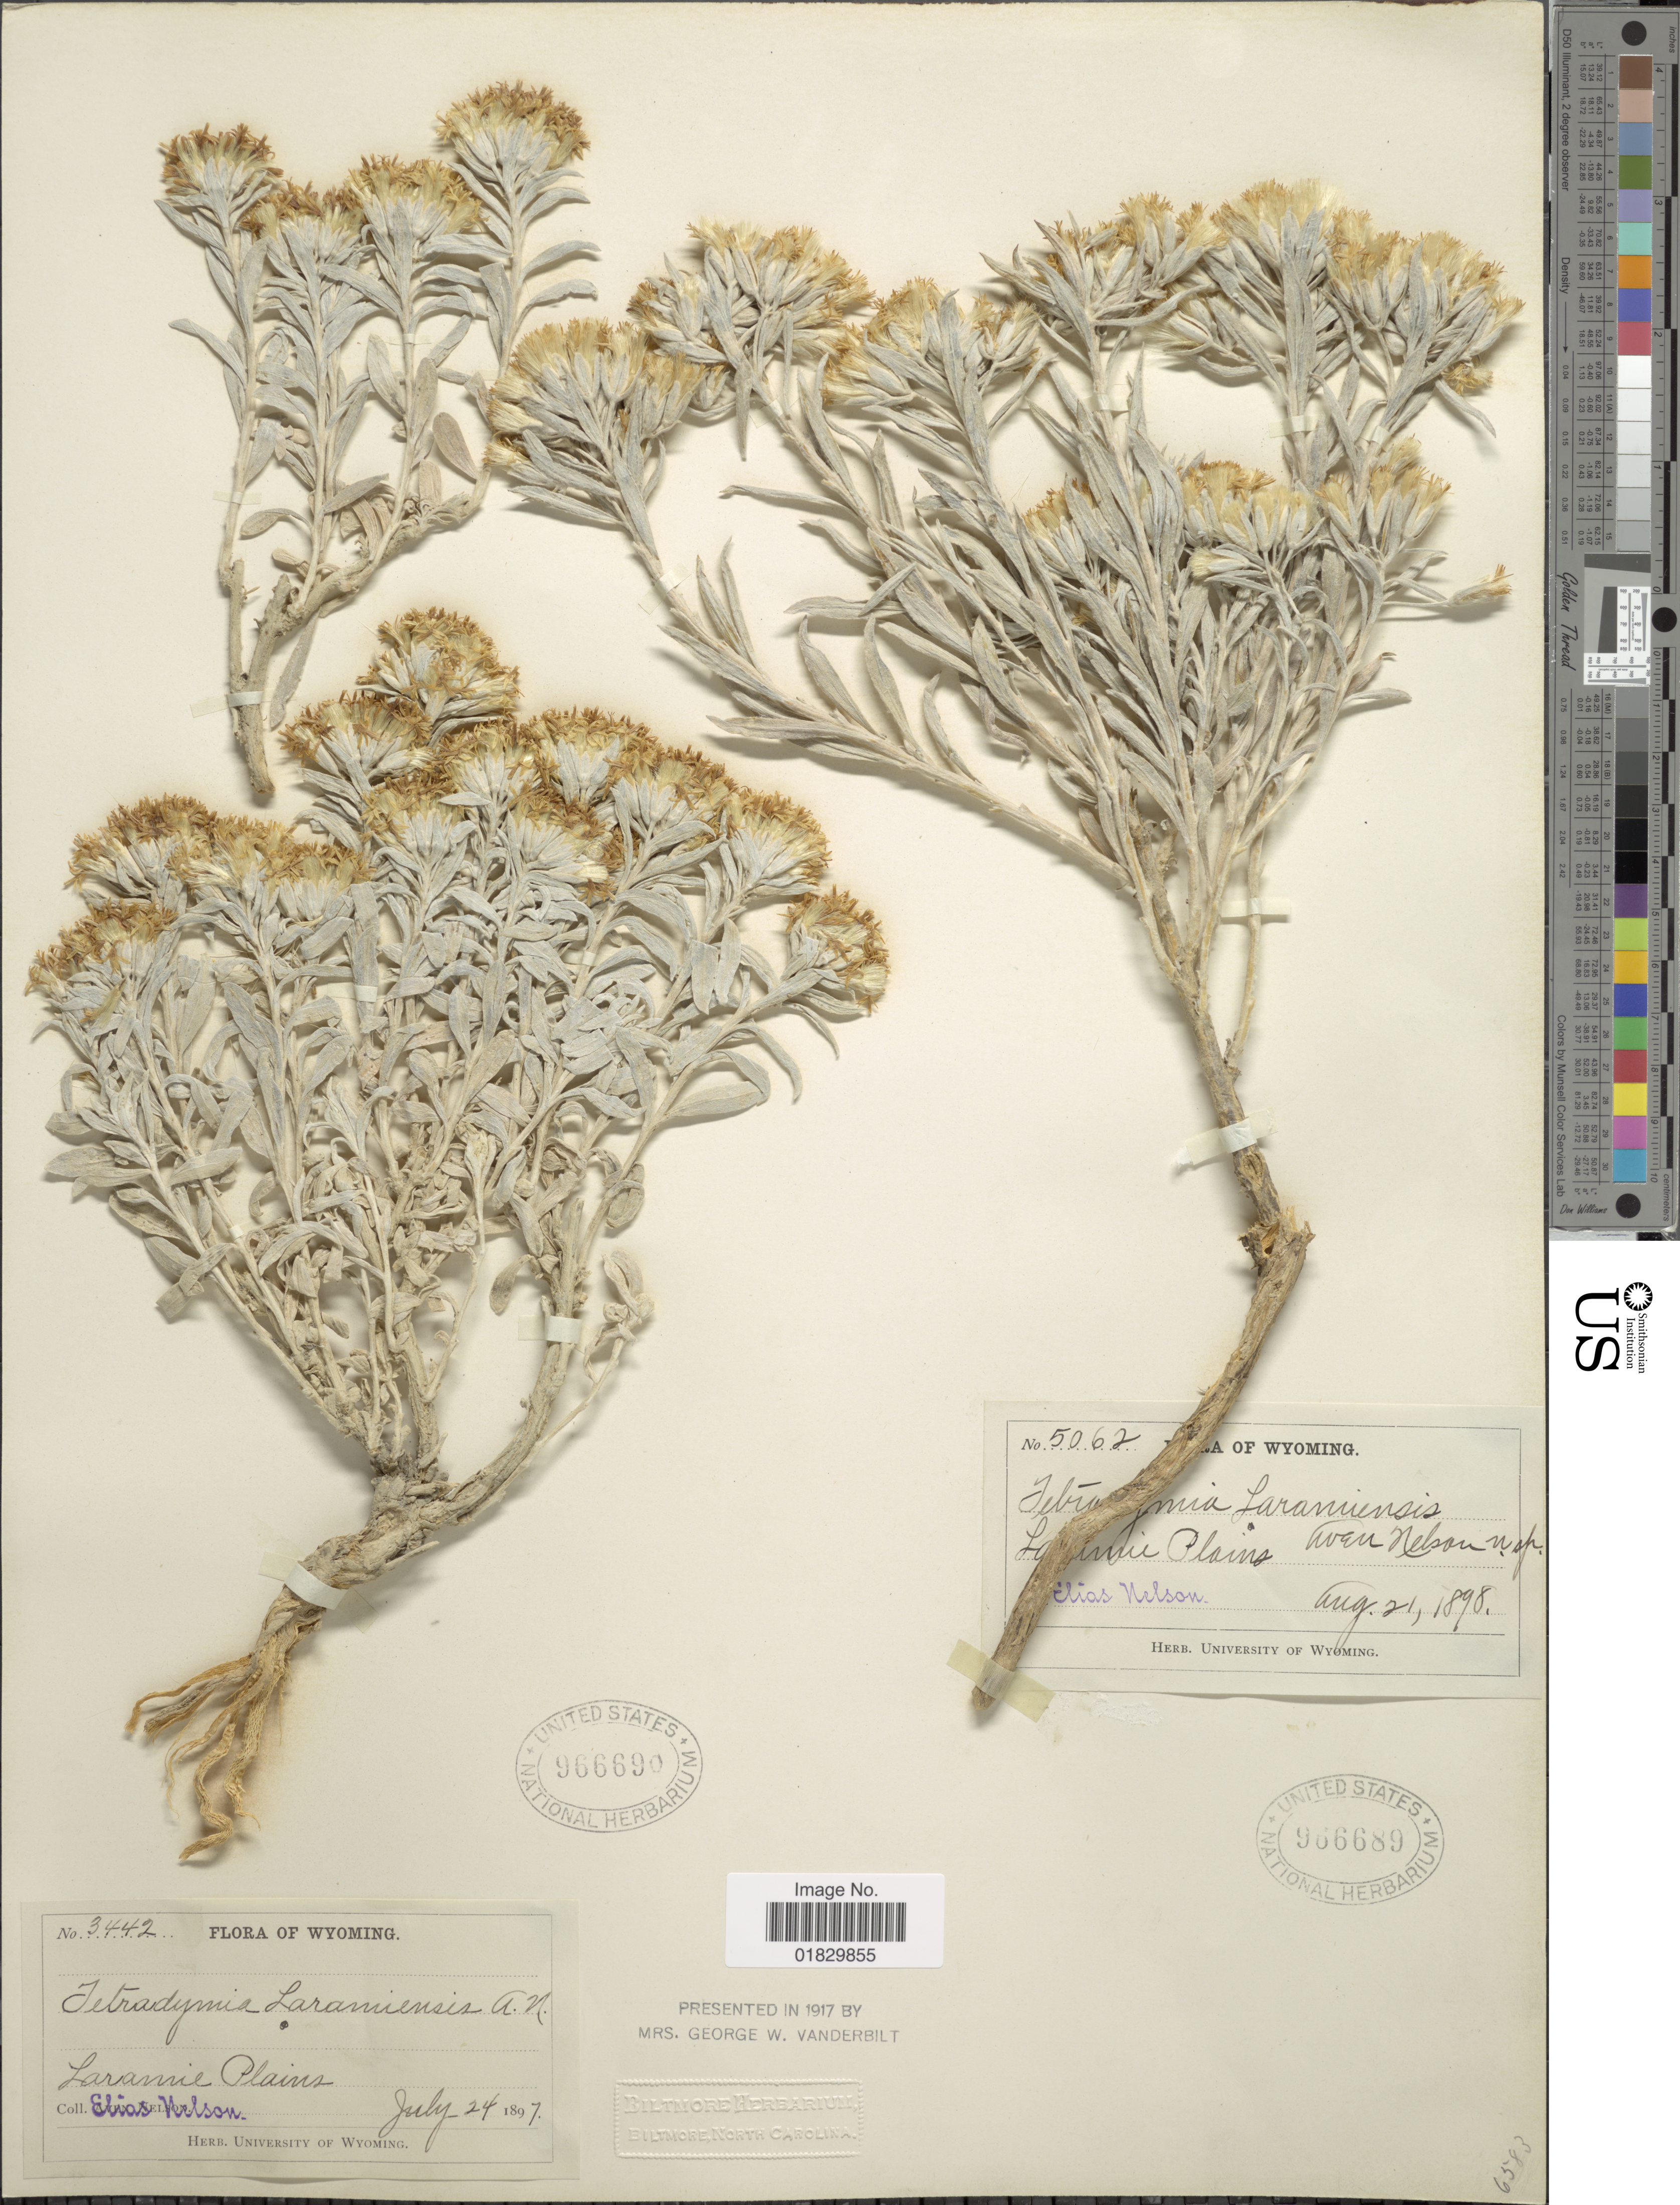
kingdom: Plantae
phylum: Tracheophyta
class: Magnoliopsida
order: Asterales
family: Asteraceae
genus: Tetradymia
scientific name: Tetradymia laramiensis ined.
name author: Nelson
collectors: A. Nelson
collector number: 3442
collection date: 1897-07-24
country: United States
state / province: Wyoming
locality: Laramie Plains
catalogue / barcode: US 966690